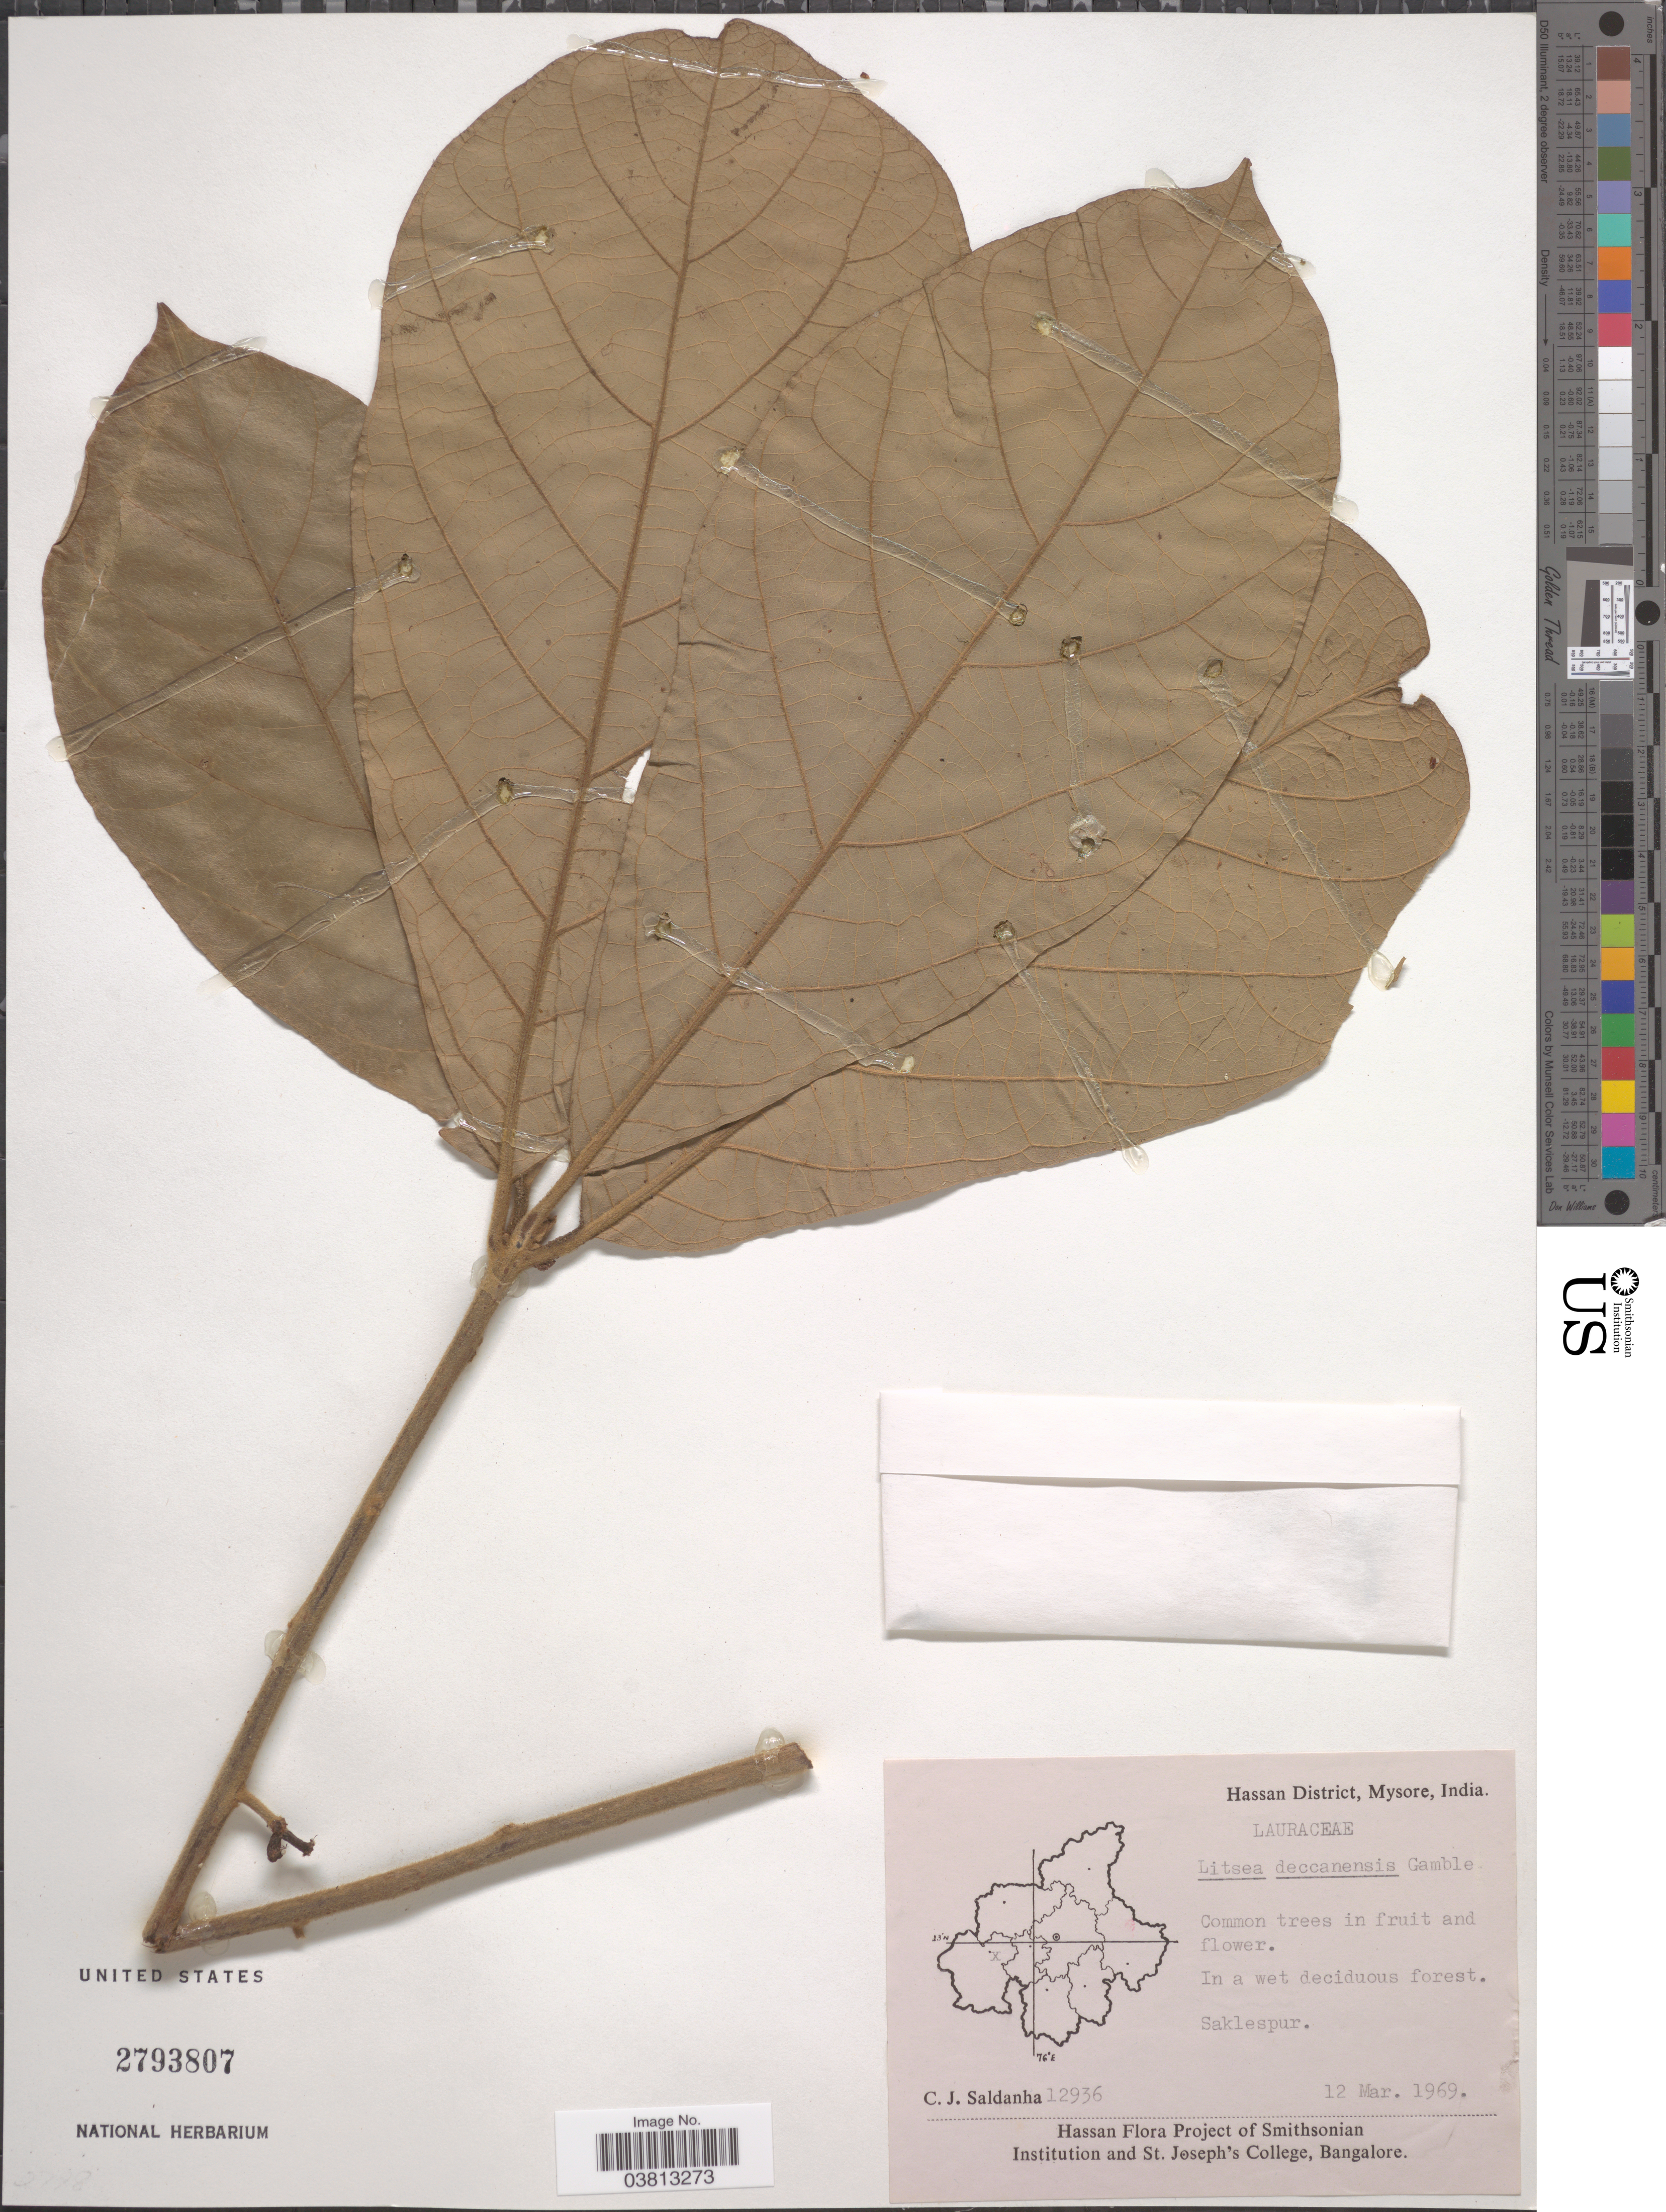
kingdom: Plantae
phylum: Tracheophyta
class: Magnoliopsida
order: Laurales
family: Lauraceae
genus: Litsea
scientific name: Litsea deccanensis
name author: Gamble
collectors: C. J. Saldanha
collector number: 12936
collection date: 1969-03-12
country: India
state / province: Karnataka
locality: Hassan District, Mysore. Saklespur.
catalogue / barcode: US 2793807